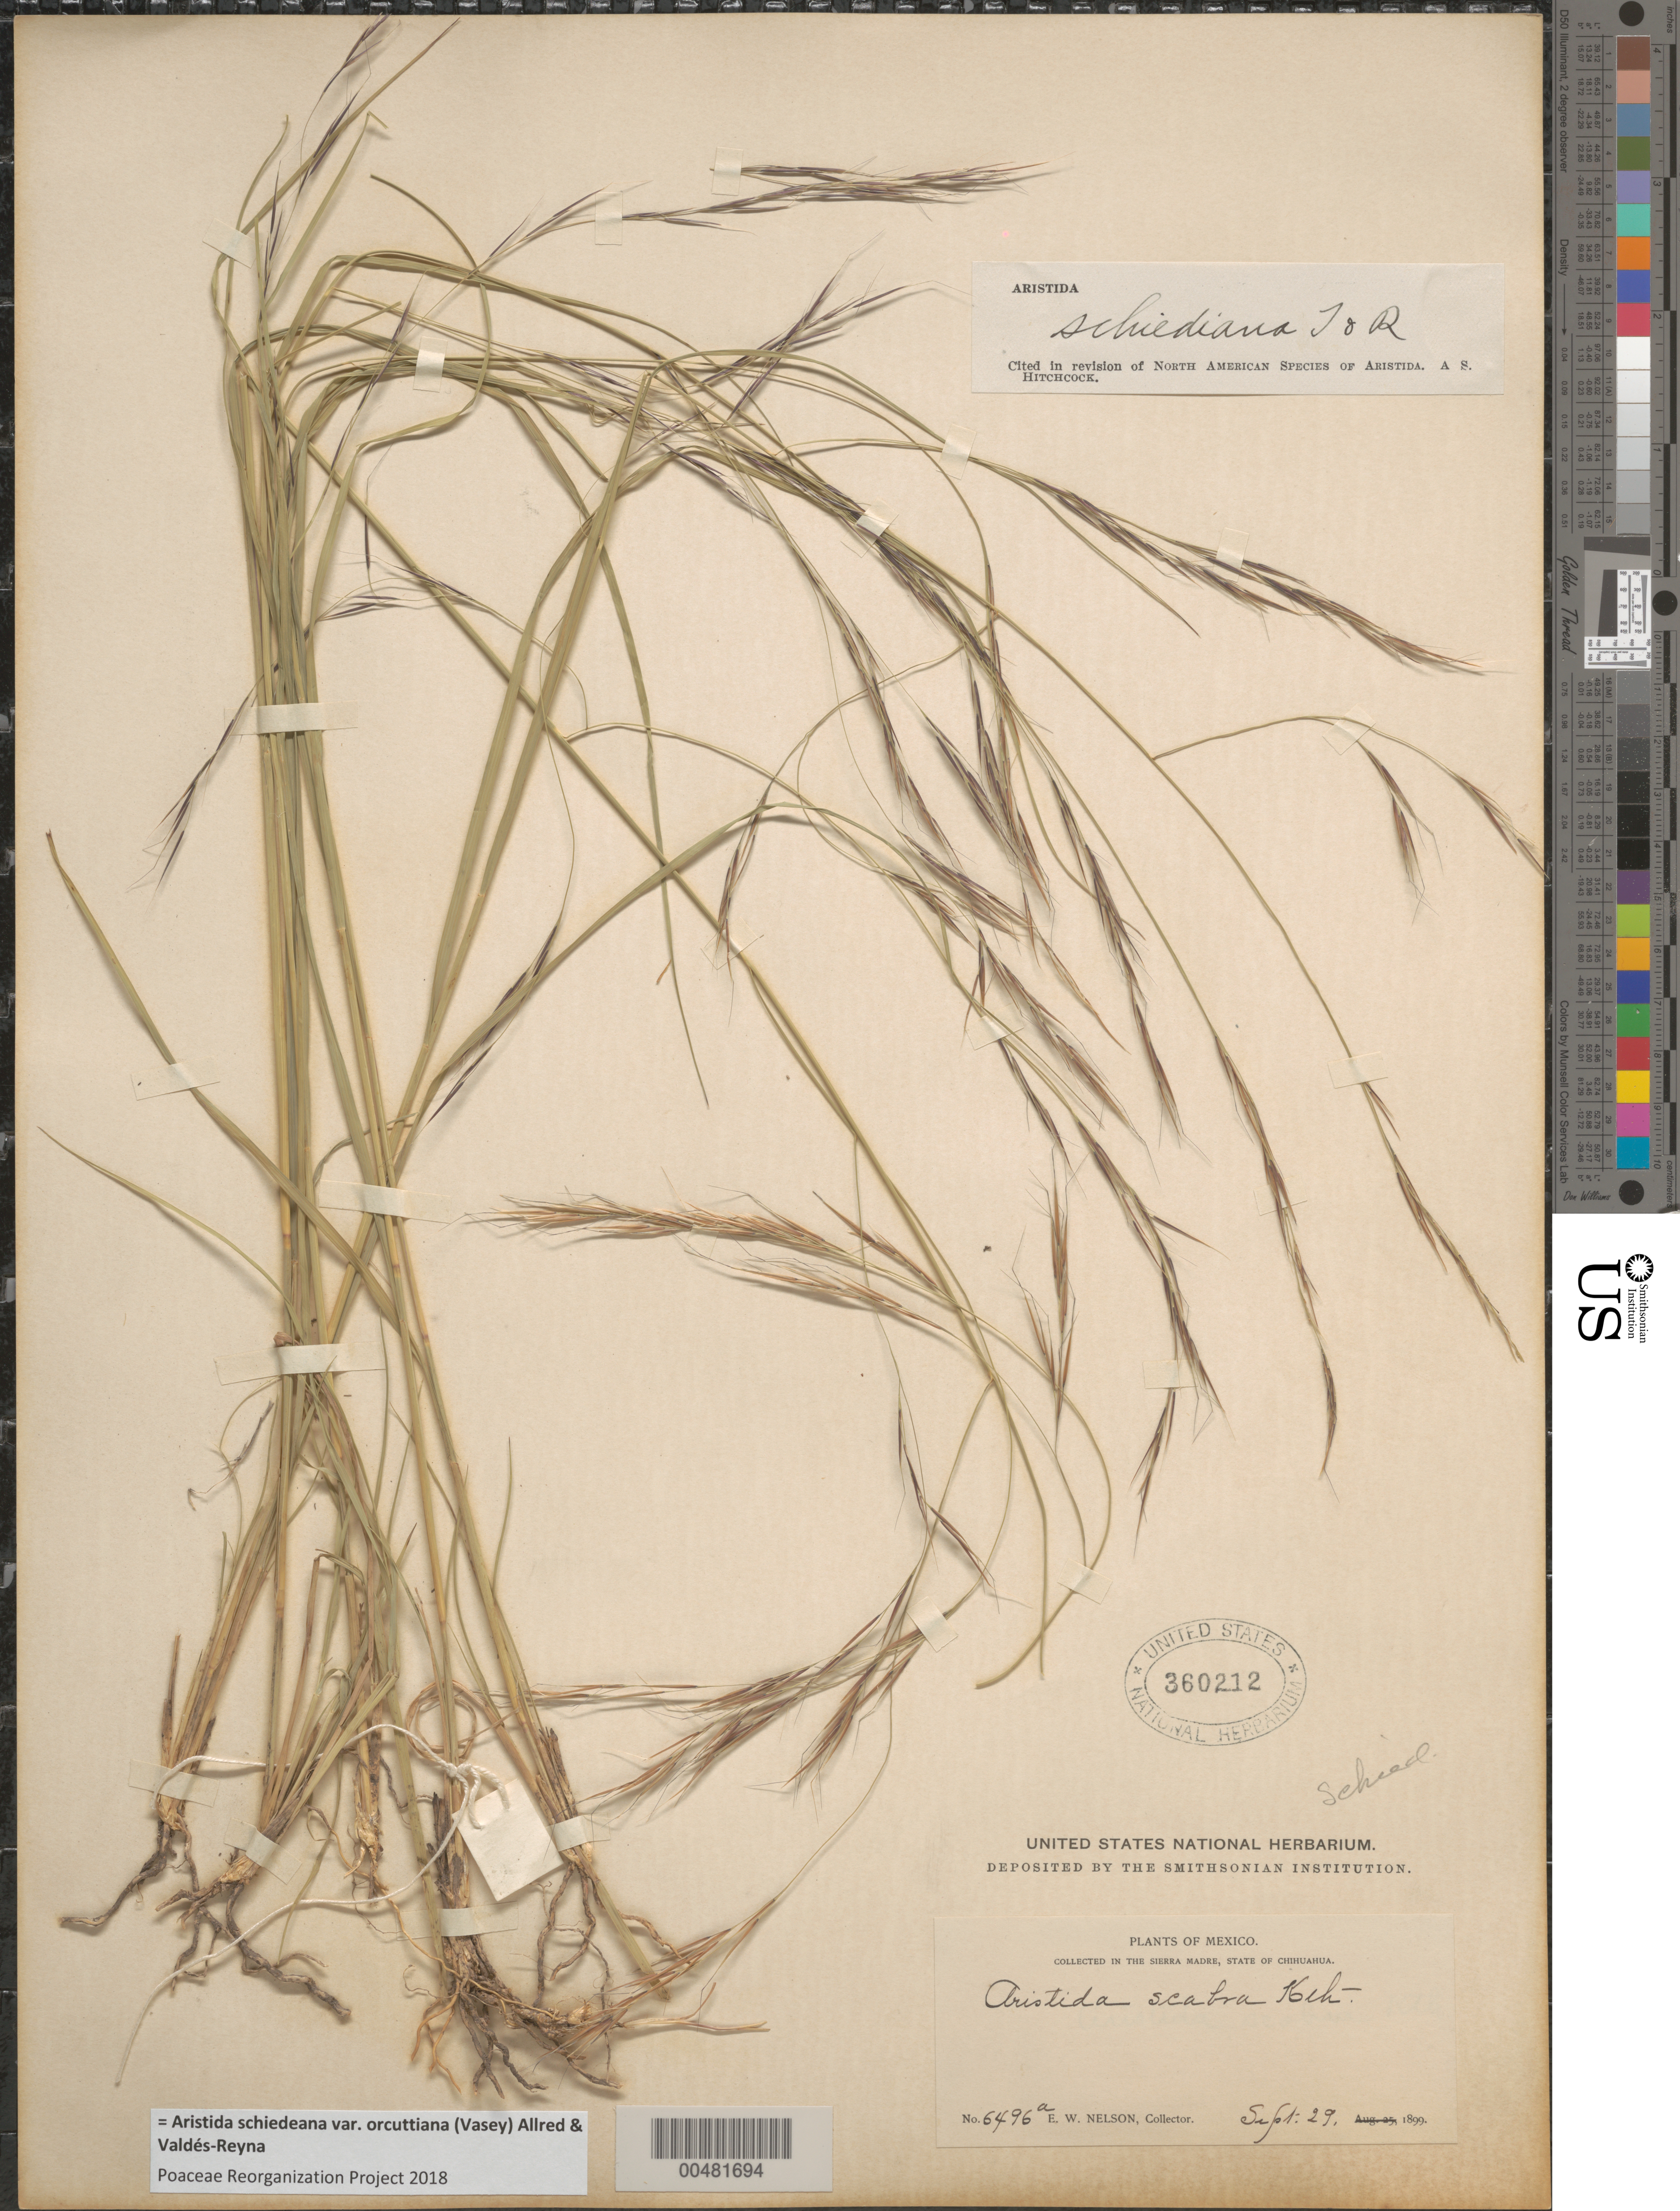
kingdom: Plantae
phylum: Tracheophyta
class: Liliopsida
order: Poales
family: Poaceae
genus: Aristida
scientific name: Aristida schiedeana var. orcuttiana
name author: (Vasey) Allred & Valdés-Reyna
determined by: Poaceae Reorganization Project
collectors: E. W. Nelson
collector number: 6496a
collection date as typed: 29 Sep 1899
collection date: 1899-09-29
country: Mexico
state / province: Chihuahua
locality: Sierra Madre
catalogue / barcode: US 360212